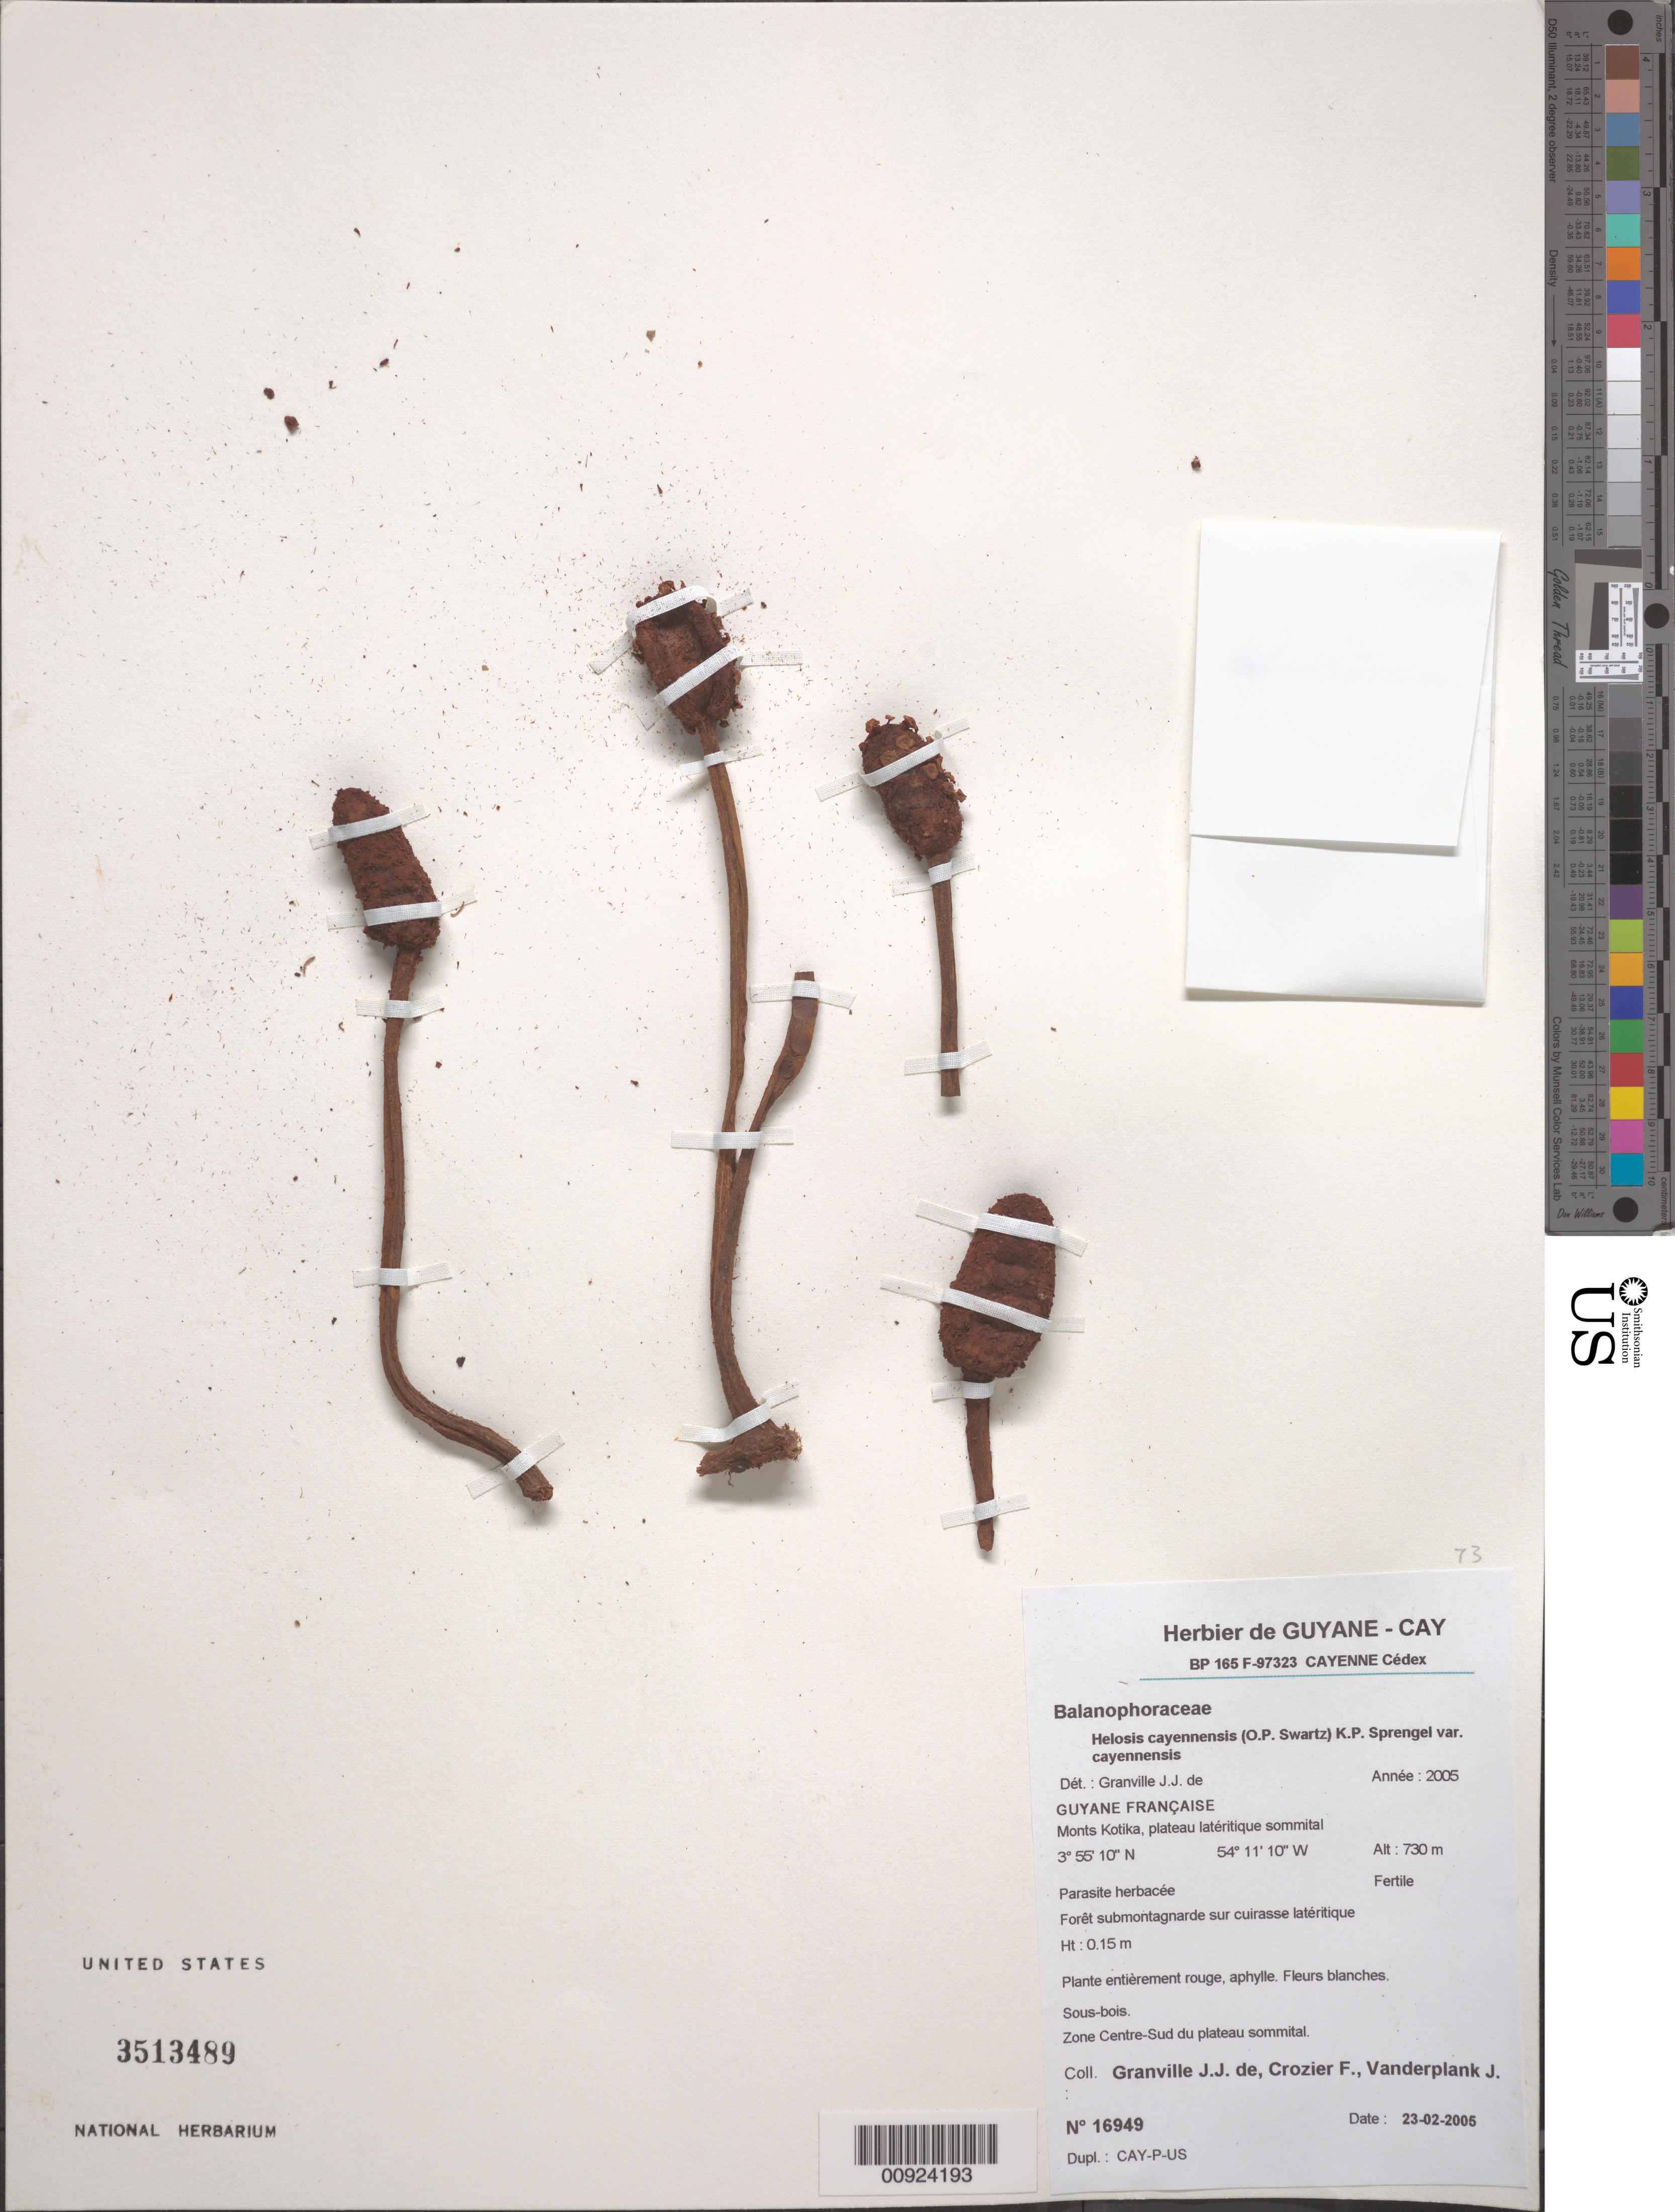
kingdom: Plantae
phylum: Tracheophyta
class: Magnoliopsida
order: Santalales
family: Balanophoraceae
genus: Helosis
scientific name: Helosis cayennensis var. cayennensis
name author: (Sw.) Spreng.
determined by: Granville, J. J. de, (CAY), Institut de Recherche pour le Developpement (IRD) (FRENCH GUIANA)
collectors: J.-J. de Granville, F. Crozier & J. Vanderplank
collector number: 16949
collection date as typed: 23-Feb-05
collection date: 2005-02-23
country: French Guiana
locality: Monts Kotika, zone centre-sud du plateau lateritique sommital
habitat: Foret submontagnarde sur cuirasse lateritique; sous-bois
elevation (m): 730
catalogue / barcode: US 3513489